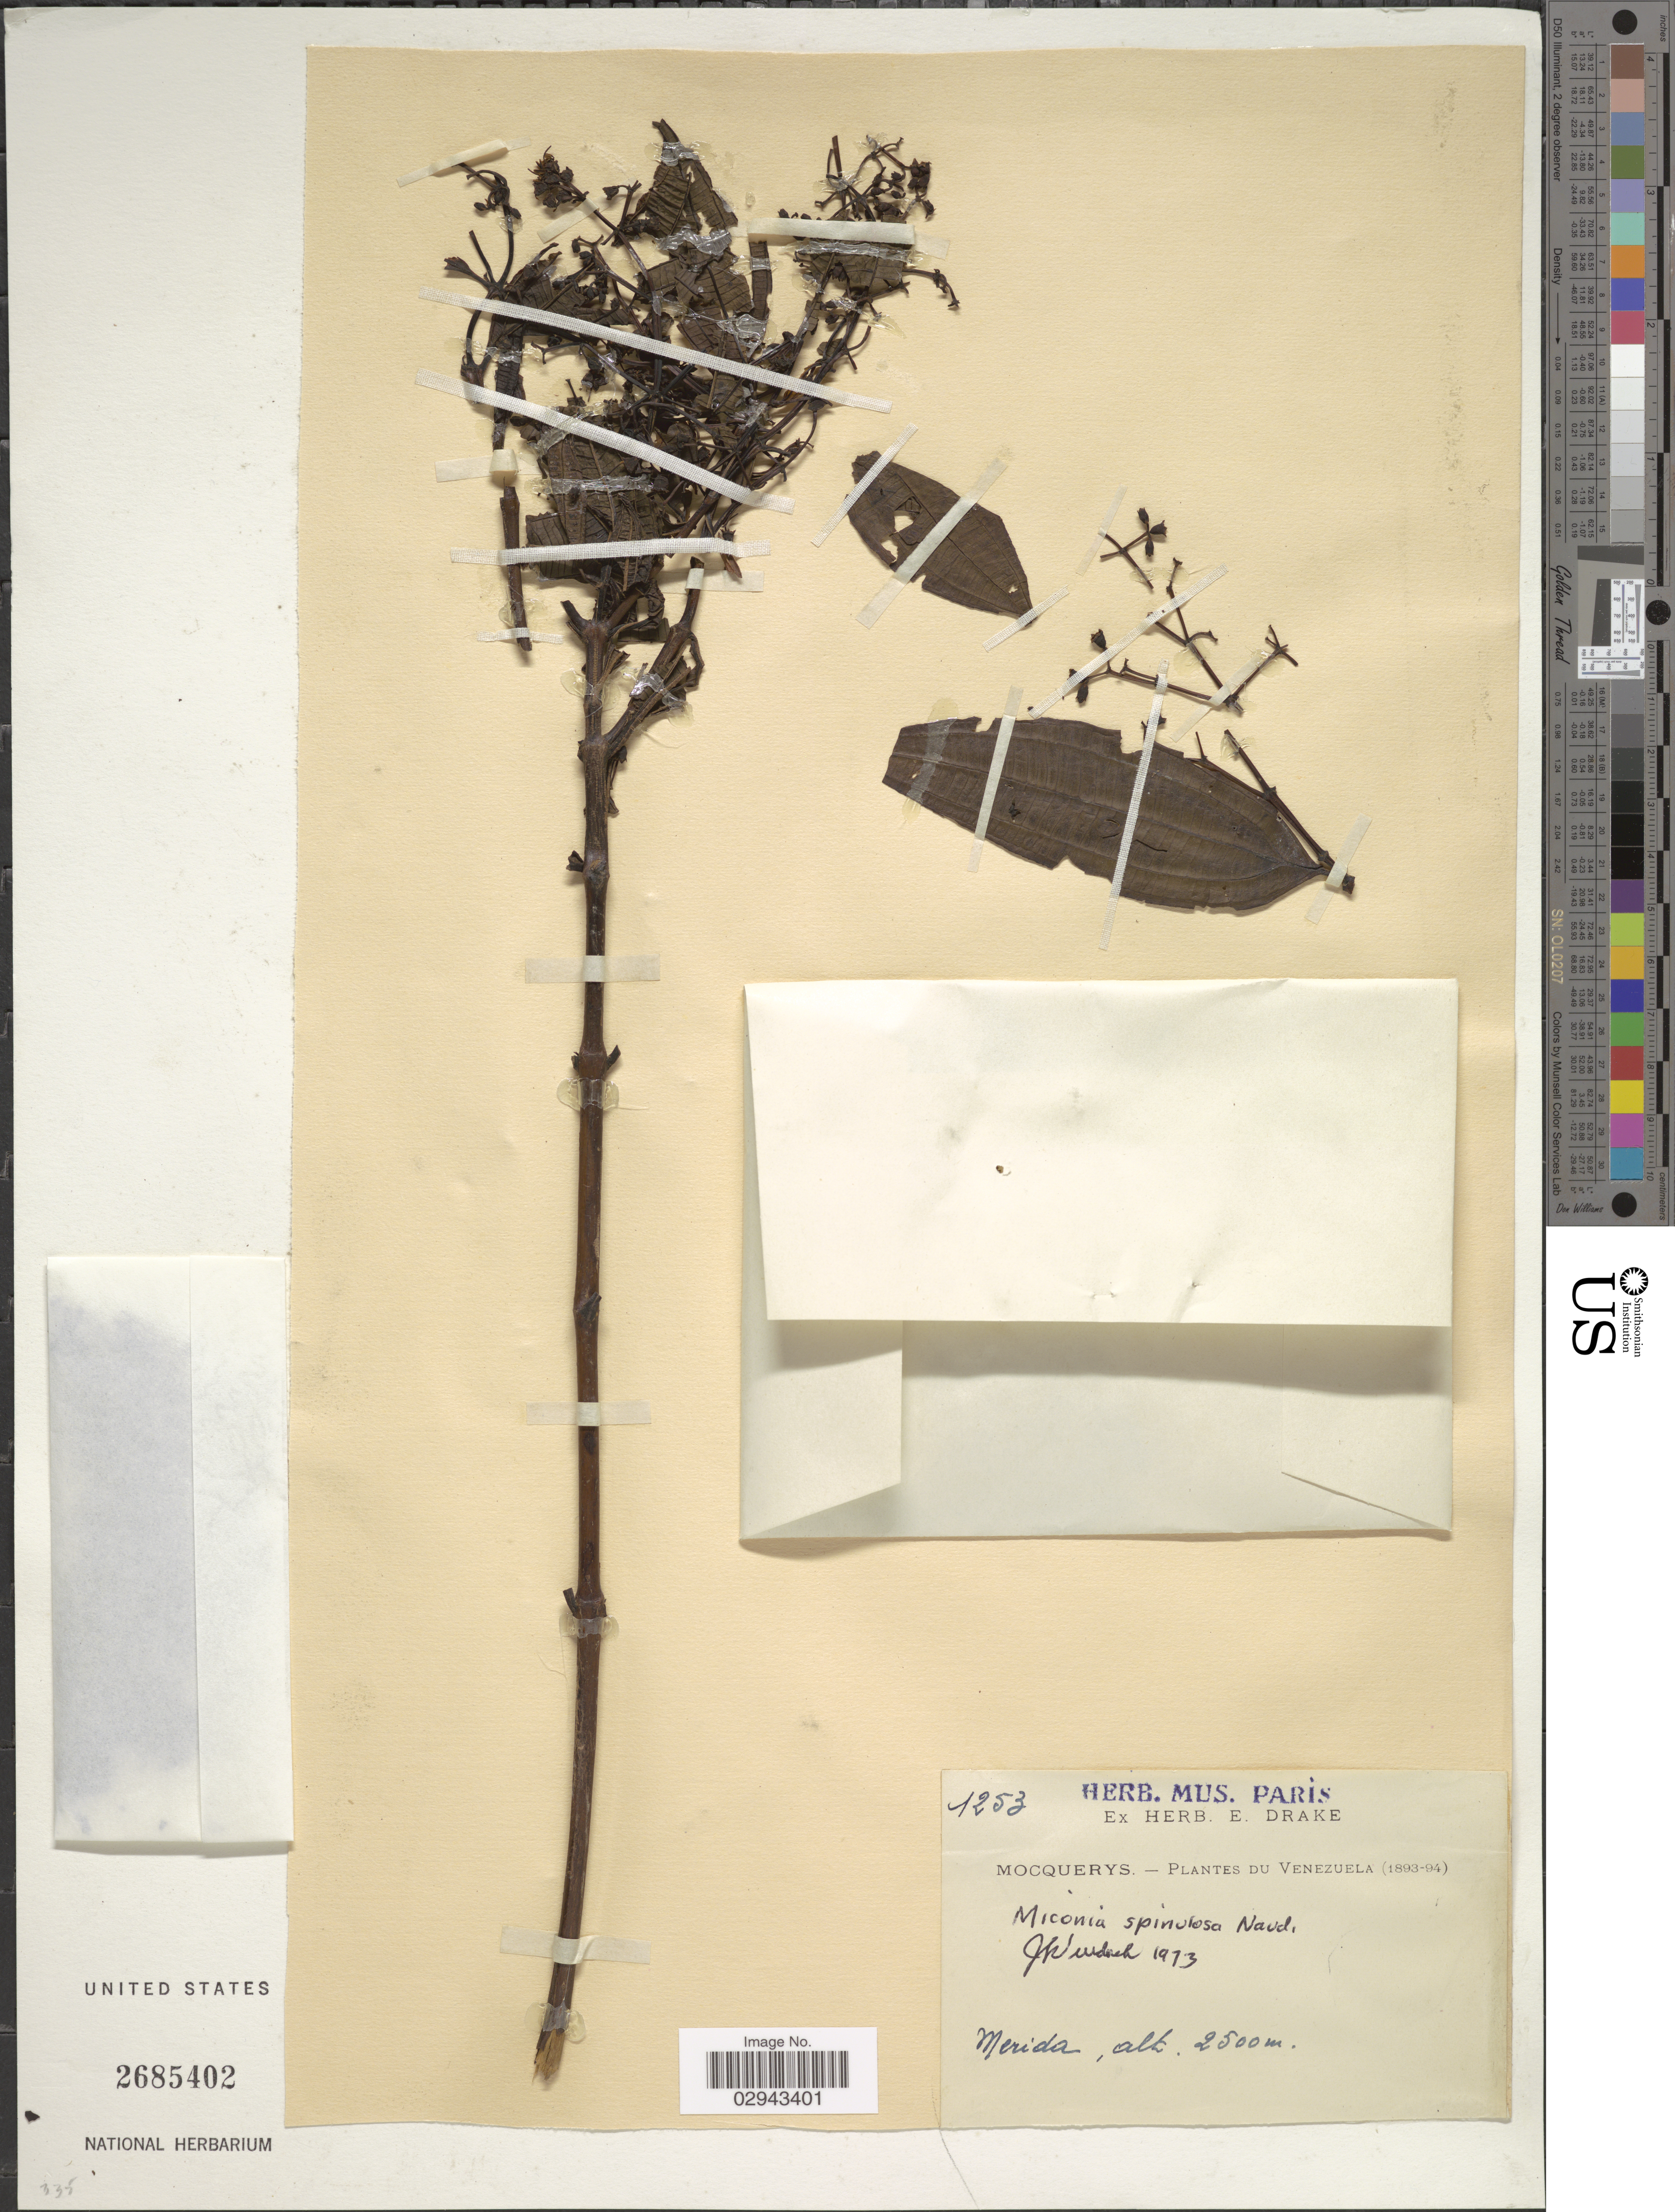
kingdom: Plantae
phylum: Tracheophyta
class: Magnoliopsida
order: Myrtales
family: Melastomataceae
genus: Miconia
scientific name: Miconia spinulosa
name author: Naudin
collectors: A. Mocquerys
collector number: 1253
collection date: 1893/1894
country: Venezuela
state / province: Mérida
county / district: Libertador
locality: Mérida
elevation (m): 2500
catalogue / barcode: US 2685402